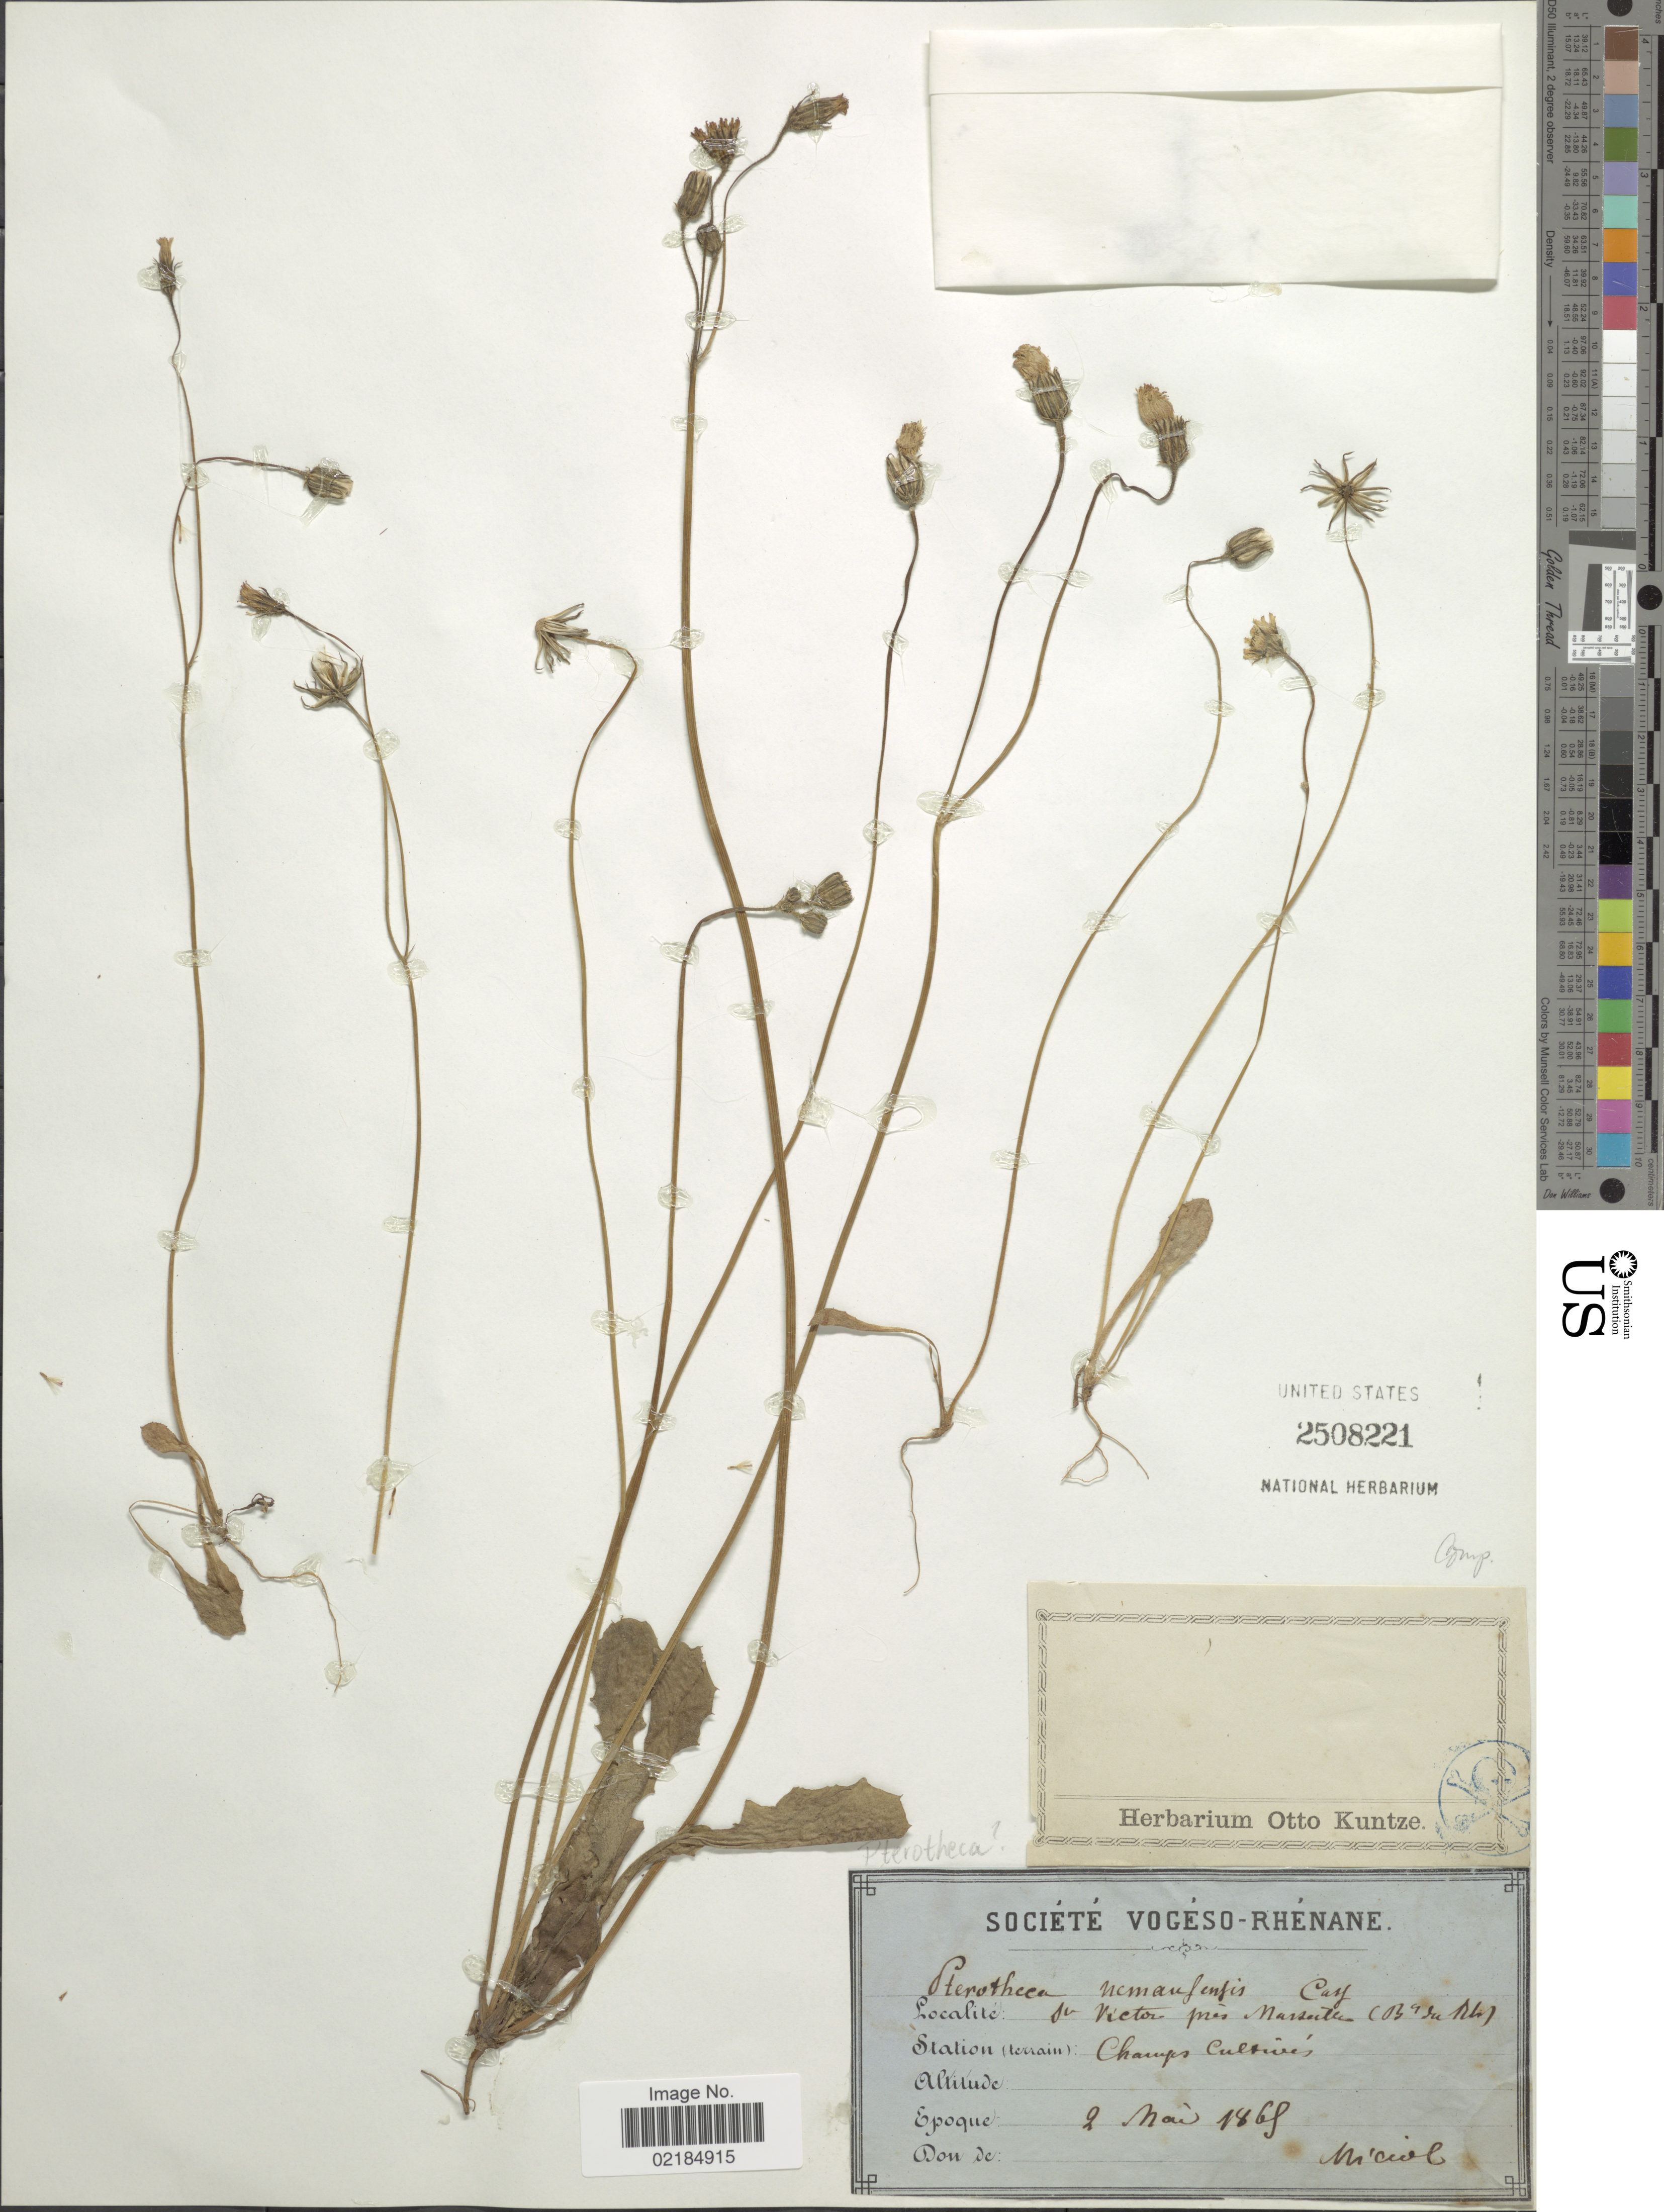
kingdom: Plantae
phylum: Tracheophyta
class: Magnoliopsida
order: Asterales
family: Asteraceae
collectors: -. Miciol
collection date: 1865-05-02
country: France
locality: Société Vogéso-Rhénane. St. Victor près Marsutene Champs Cultivés. [interpreted]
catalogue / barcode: US 2508221